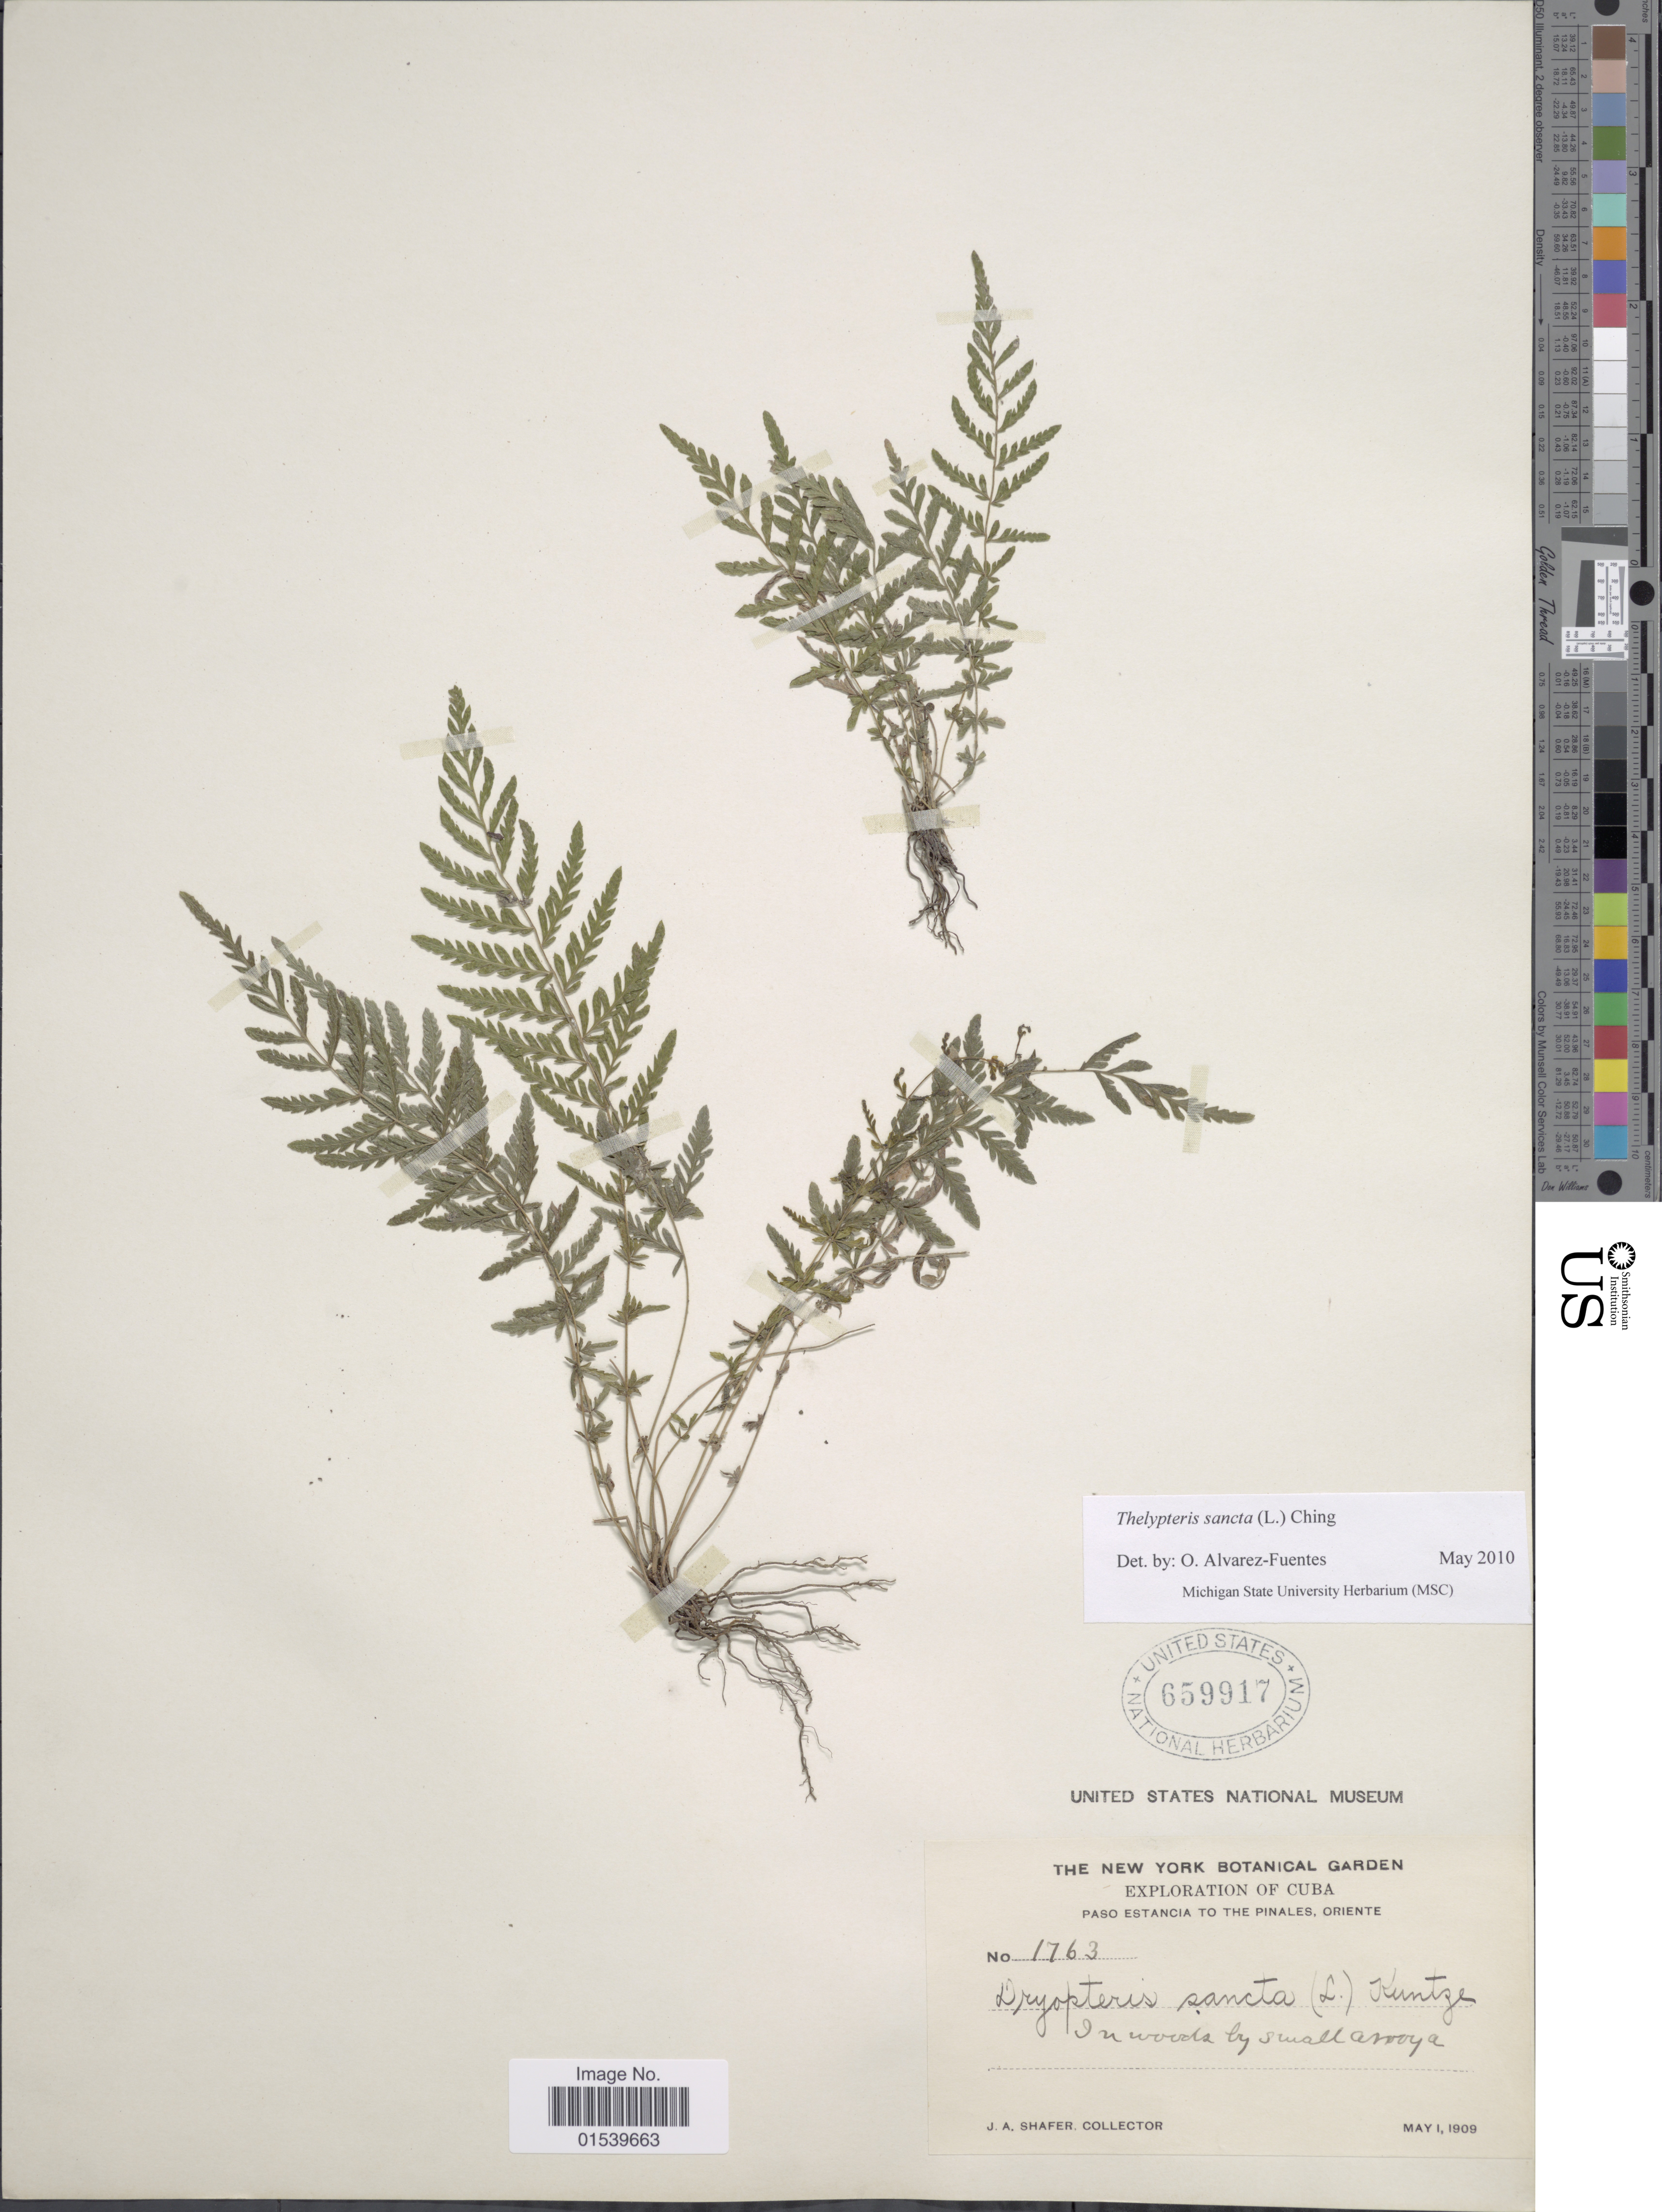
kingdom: Plantae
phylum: Tracheophyta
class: Polypodiopsida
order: Polypodiales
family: Thelypteridaceae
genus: Amauropelta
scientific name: Amauropelta sancta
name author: (L.) Pic. Serm.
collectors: J. A. Shafer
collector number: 1763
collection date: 1909-05-01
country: Cuba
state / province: Oriente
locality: Paso Estancia to the Pinales, In woods by small arroya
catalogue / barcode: US 659917